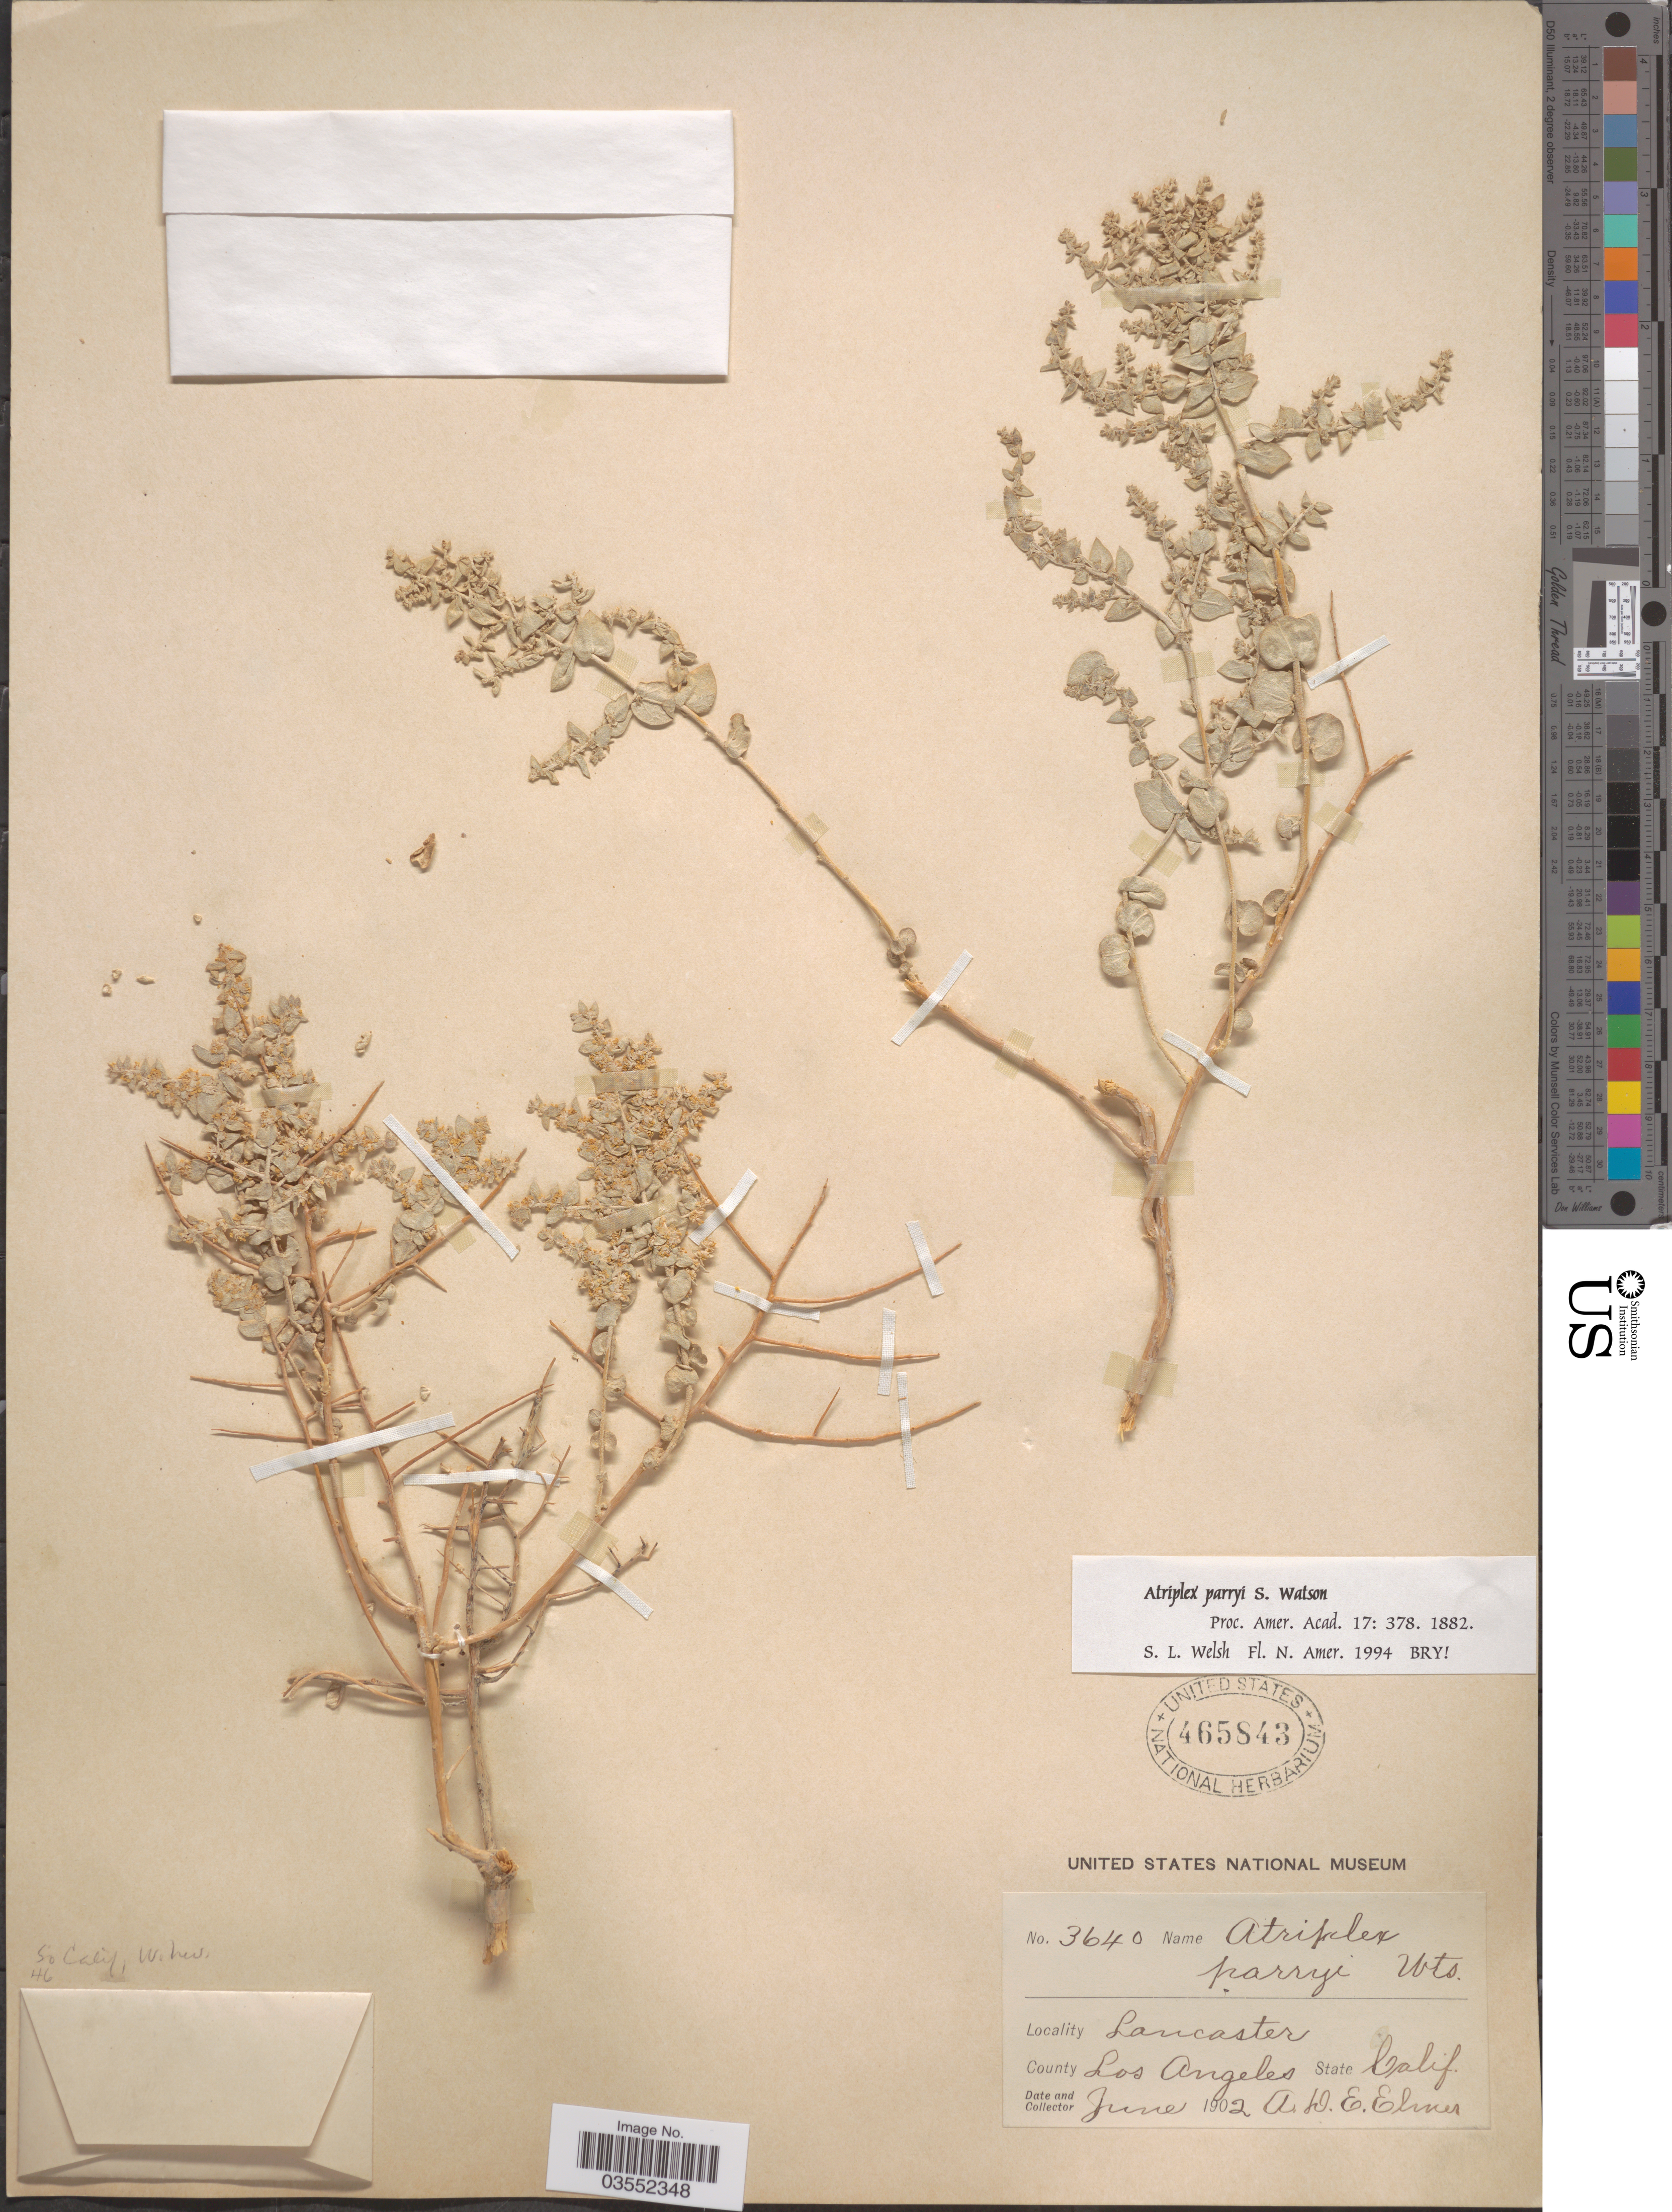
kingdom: Plantae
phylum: Tracheophyta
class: Magnoliopsida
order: Caryophyllales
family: Amaranthaceae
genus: Atriplex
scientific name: Atriplex parryi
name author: S. Watson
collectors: A. D. E. Elmer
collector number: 3640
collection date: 1902-06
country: United States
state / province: California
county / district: Los Angeles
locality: Lancaster, County Los Angeles.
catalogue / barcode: US 465843